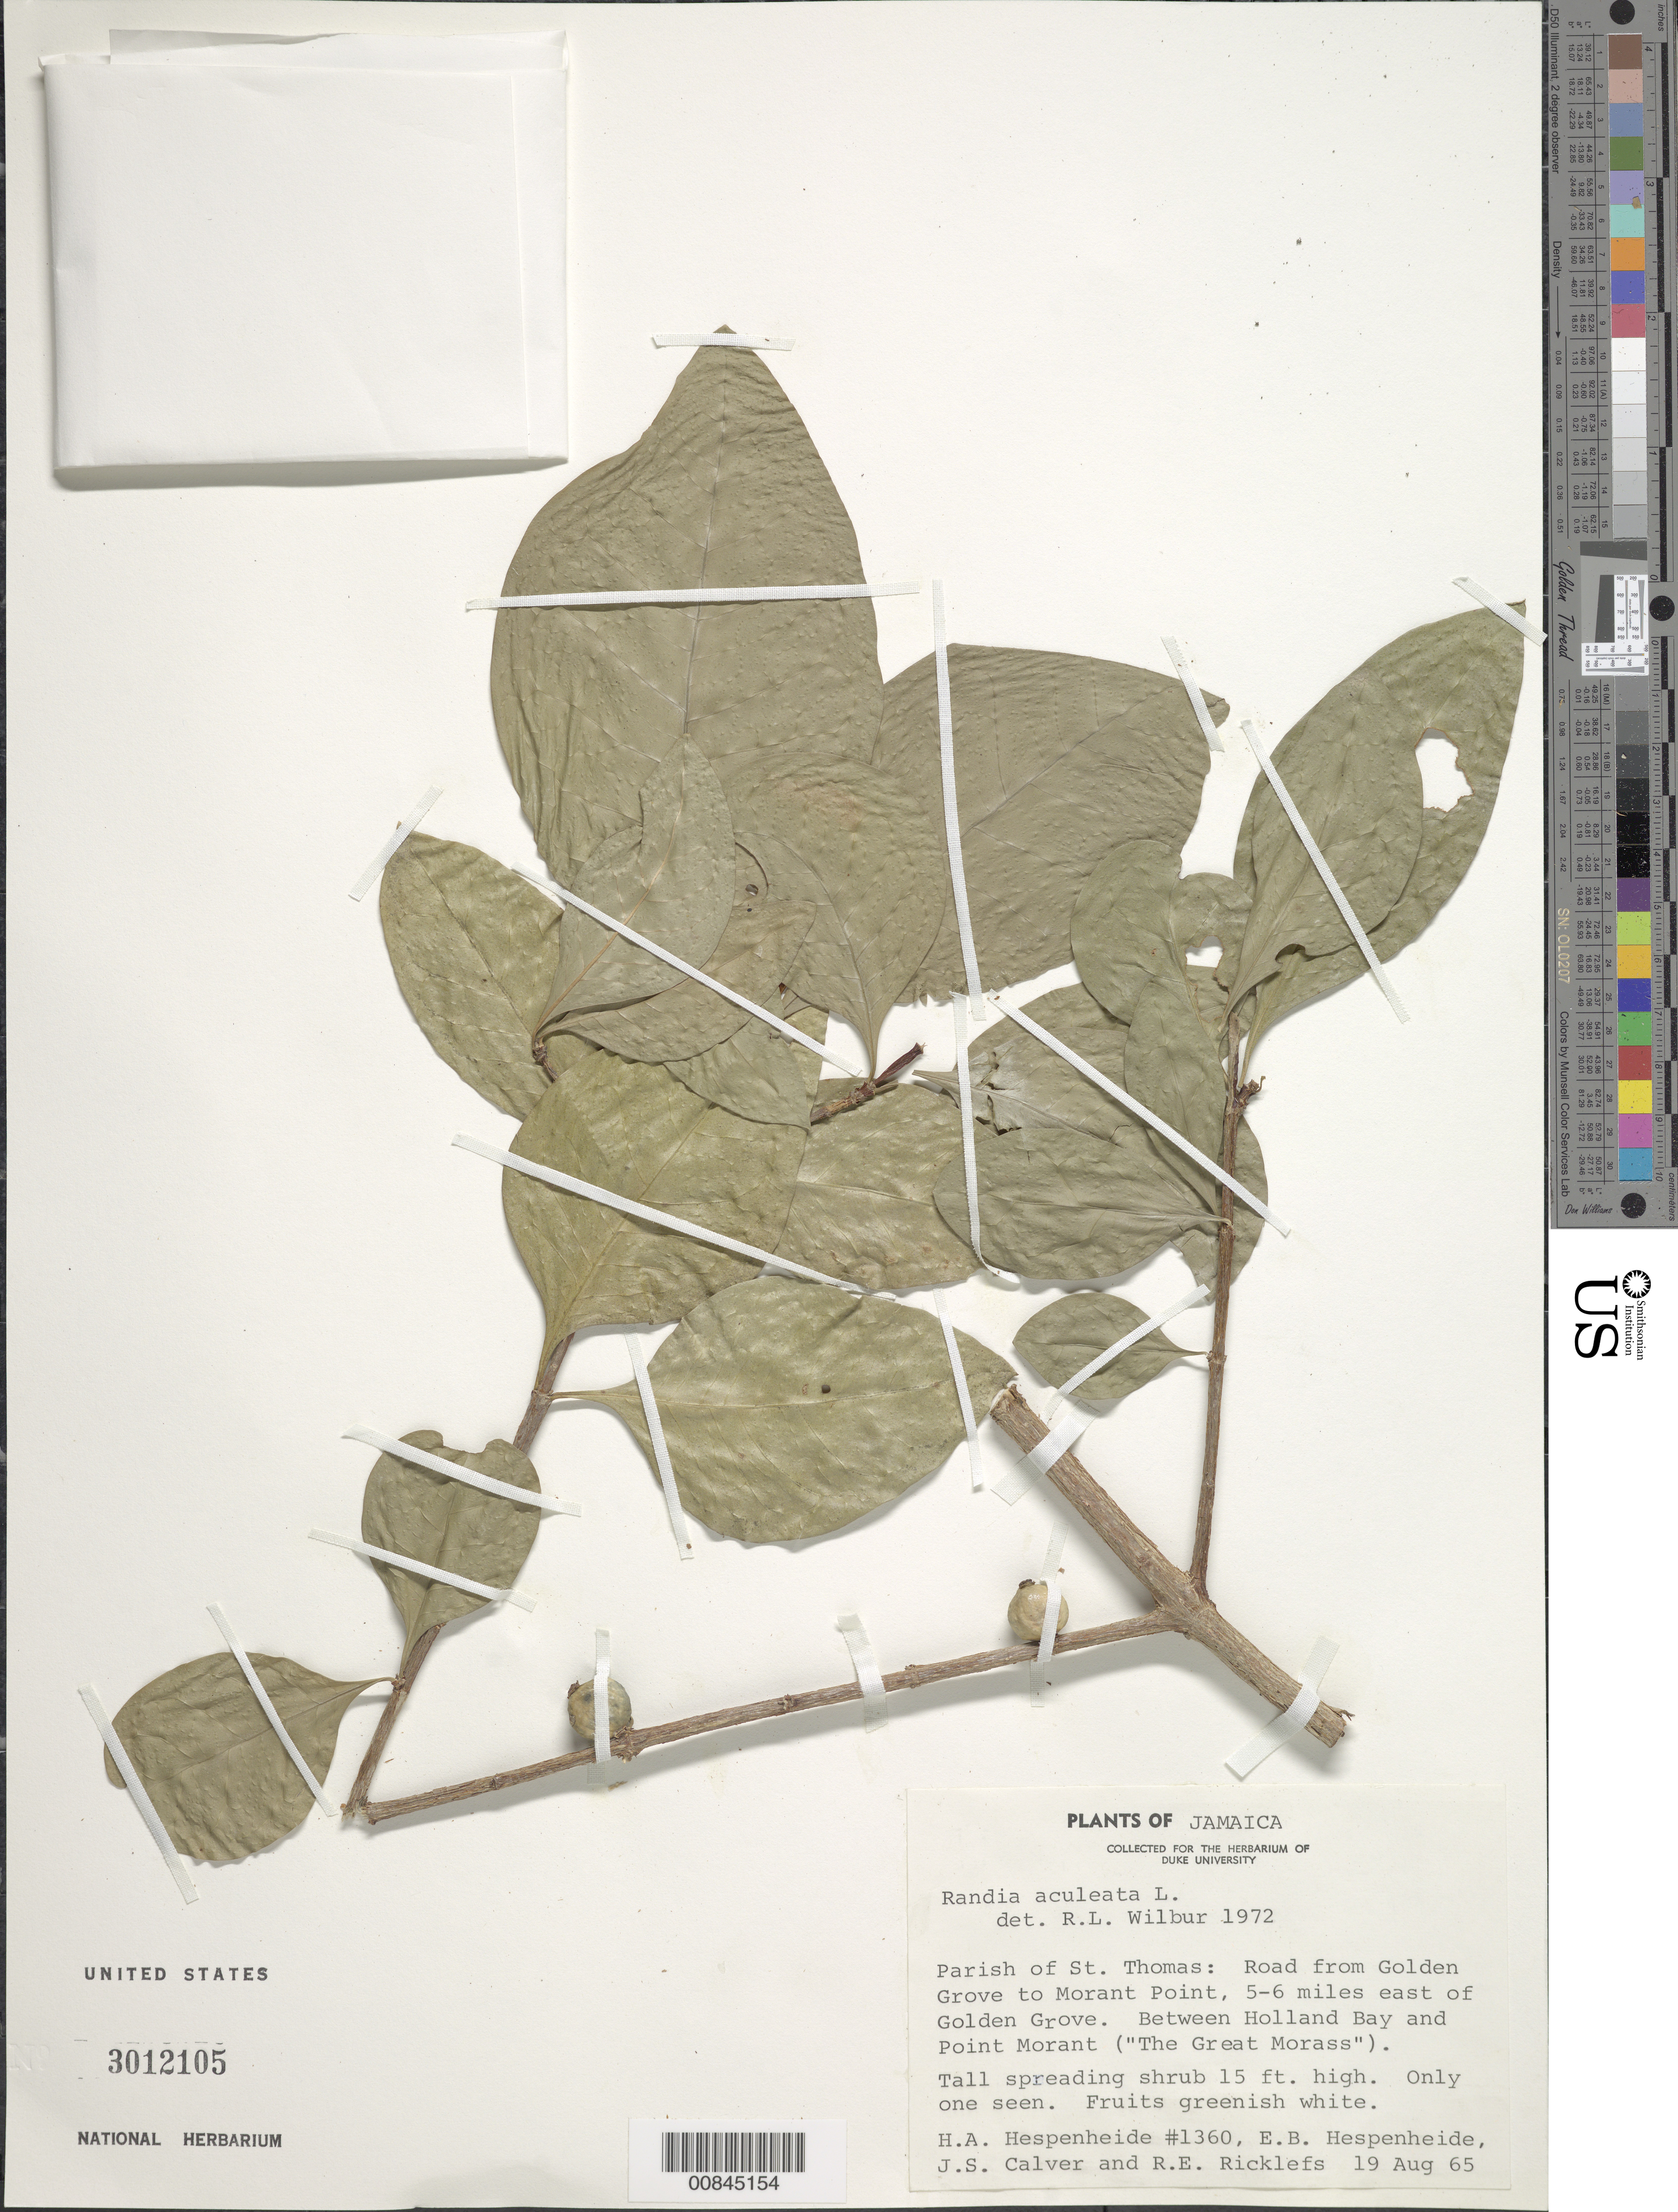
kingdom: Plantae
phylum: Tracheophyta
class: Magnoliopsida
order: Gentianales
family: Rubiaceae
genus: Randia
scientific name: Randia aculeata var. aculeata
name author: L.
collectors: H. A. Hespenheide, E. Hespenheide, J. Calver & R. Ricklefs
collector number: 1360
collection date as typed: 19 Aug 1965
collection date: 1965-08-19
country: Jamaica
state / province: Saint Thomas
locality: Road from Golden Grove to Morant Point, 5-6 miles east of Golden Grove. Between Holland Bay and Point Morant ("The Great Morass")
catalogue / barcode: US 3012105